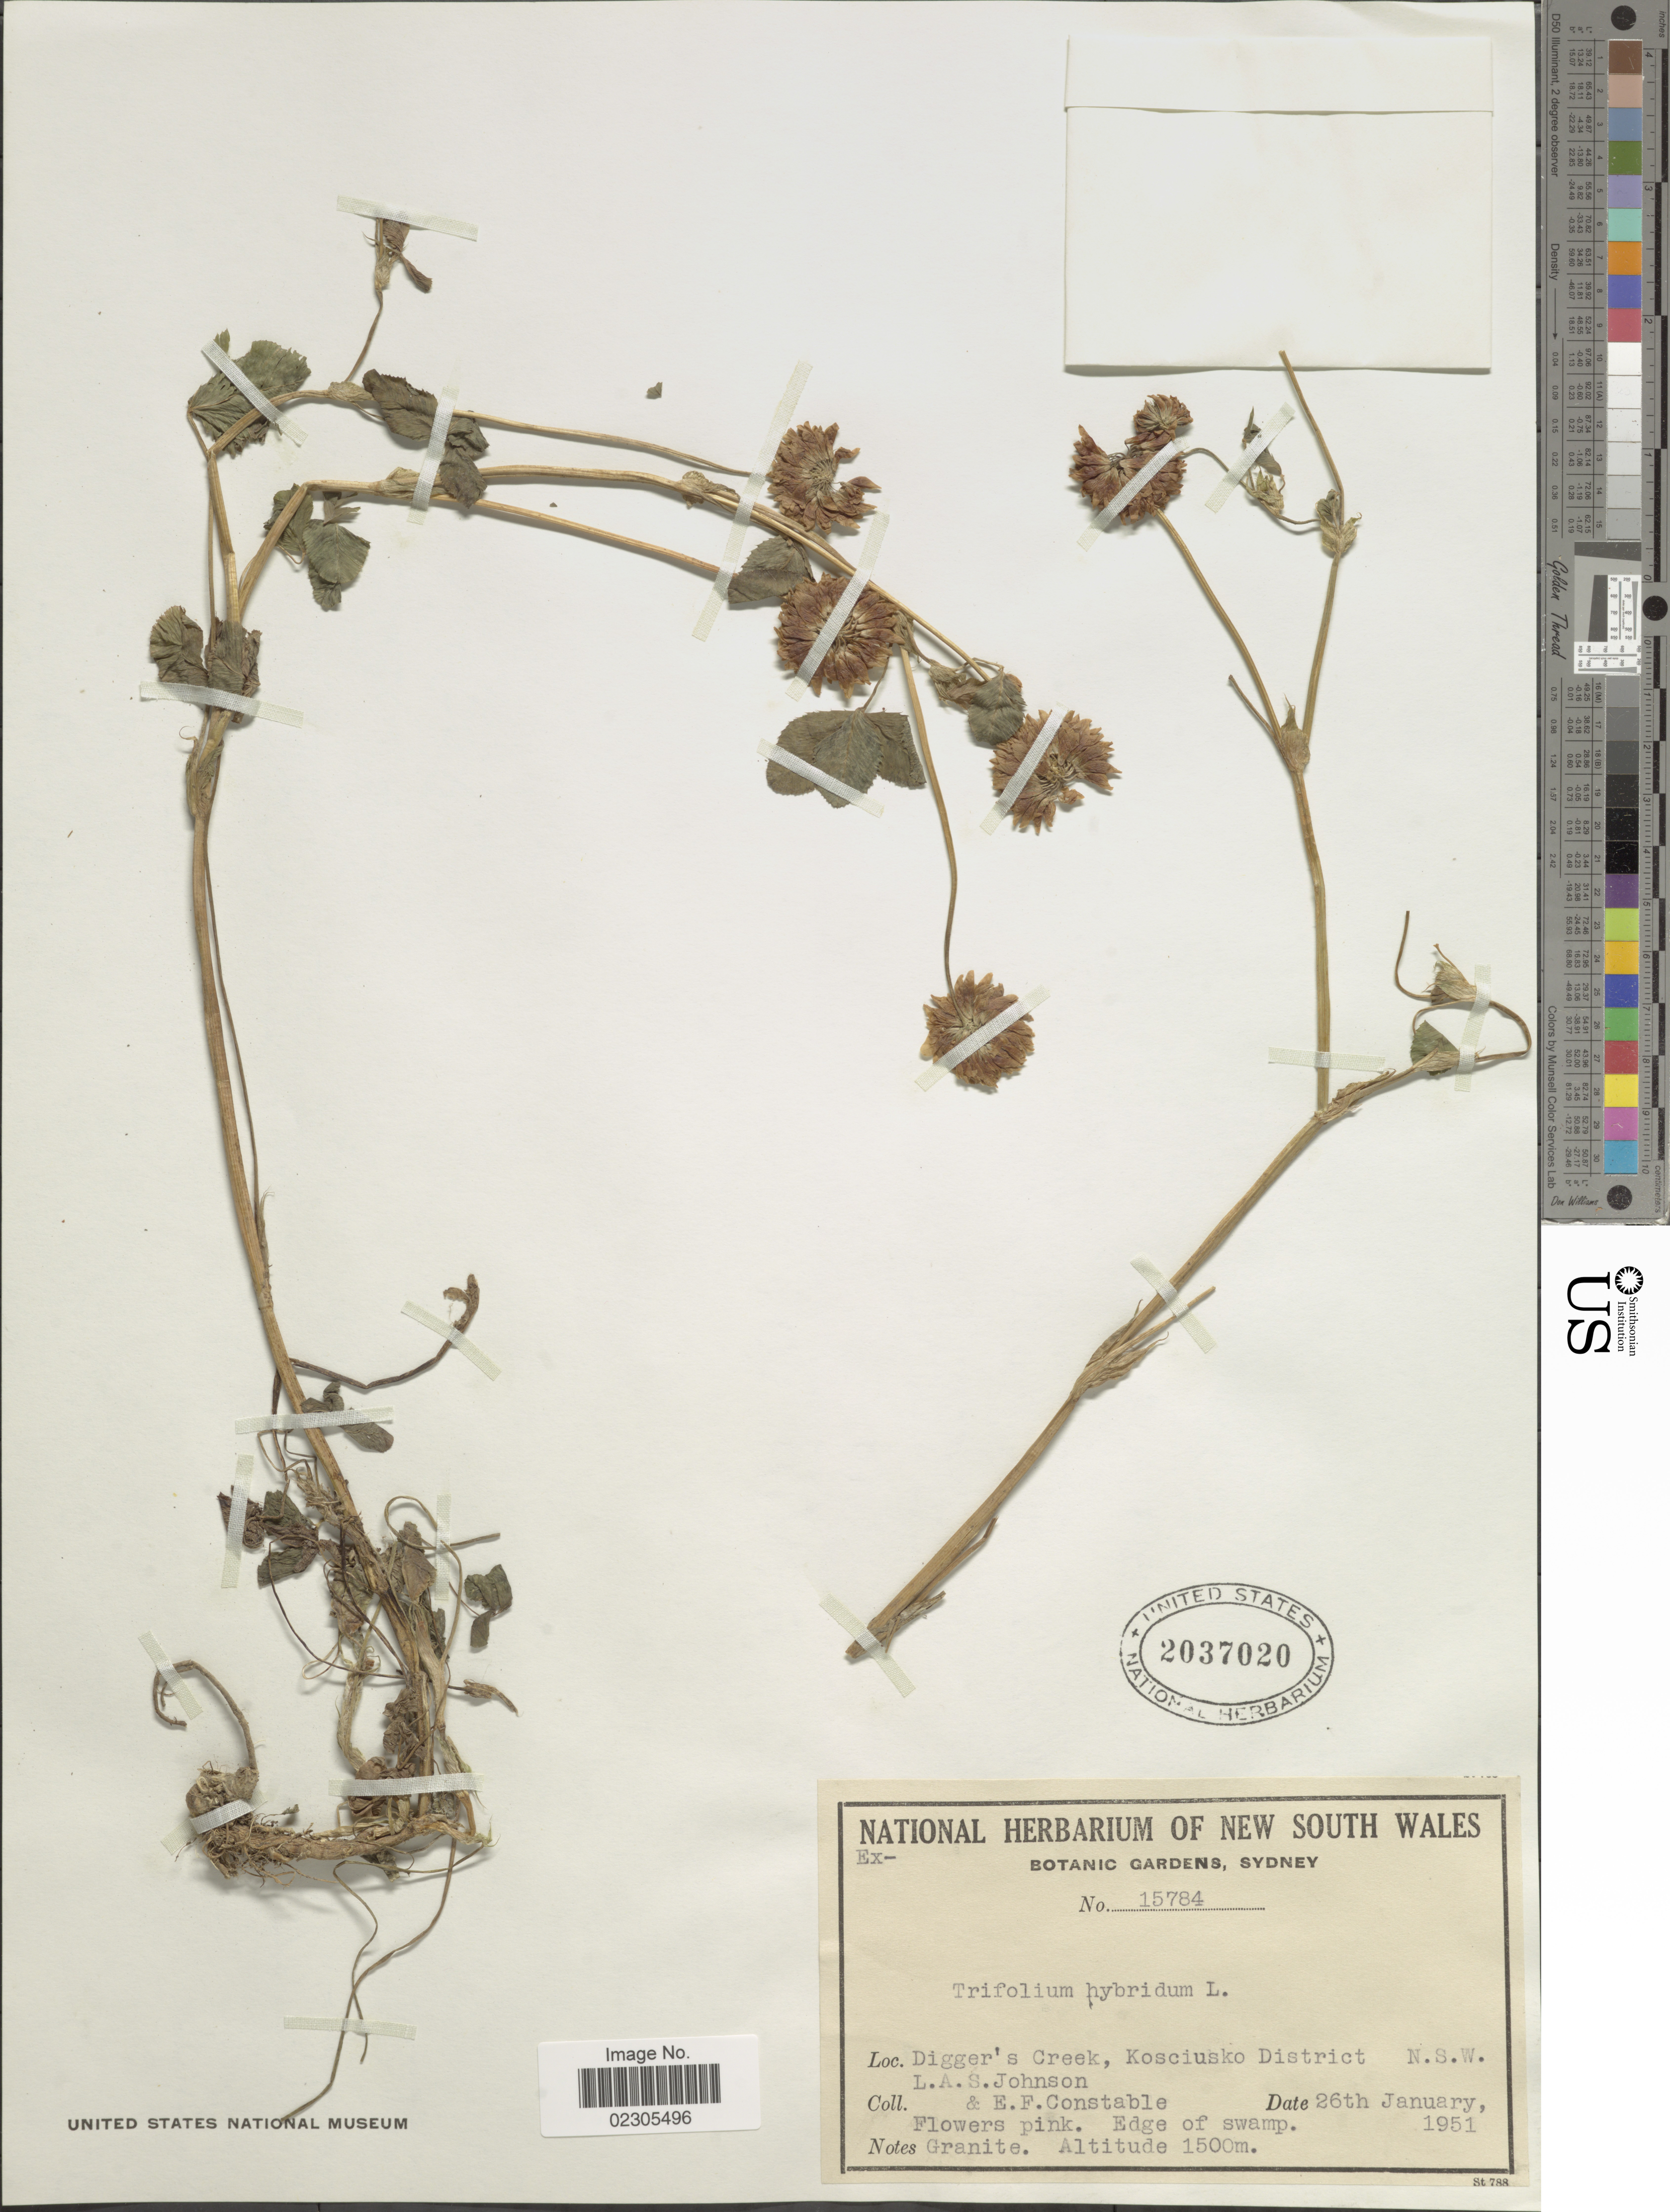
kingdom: Plantae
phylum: Tracheophyta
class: Magnoliopsida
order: Fabales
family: Fabaceae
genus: Trifolium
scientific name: Trifolium hybridum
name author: L.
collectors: L. A. S. Johnson & E. F. Constable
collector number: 15784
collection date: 1951-01-26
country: Australia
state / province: New South Wales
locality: Digger's Creek, Kosciusko District N.S.W.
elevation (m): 1500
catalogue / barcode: US 2037020